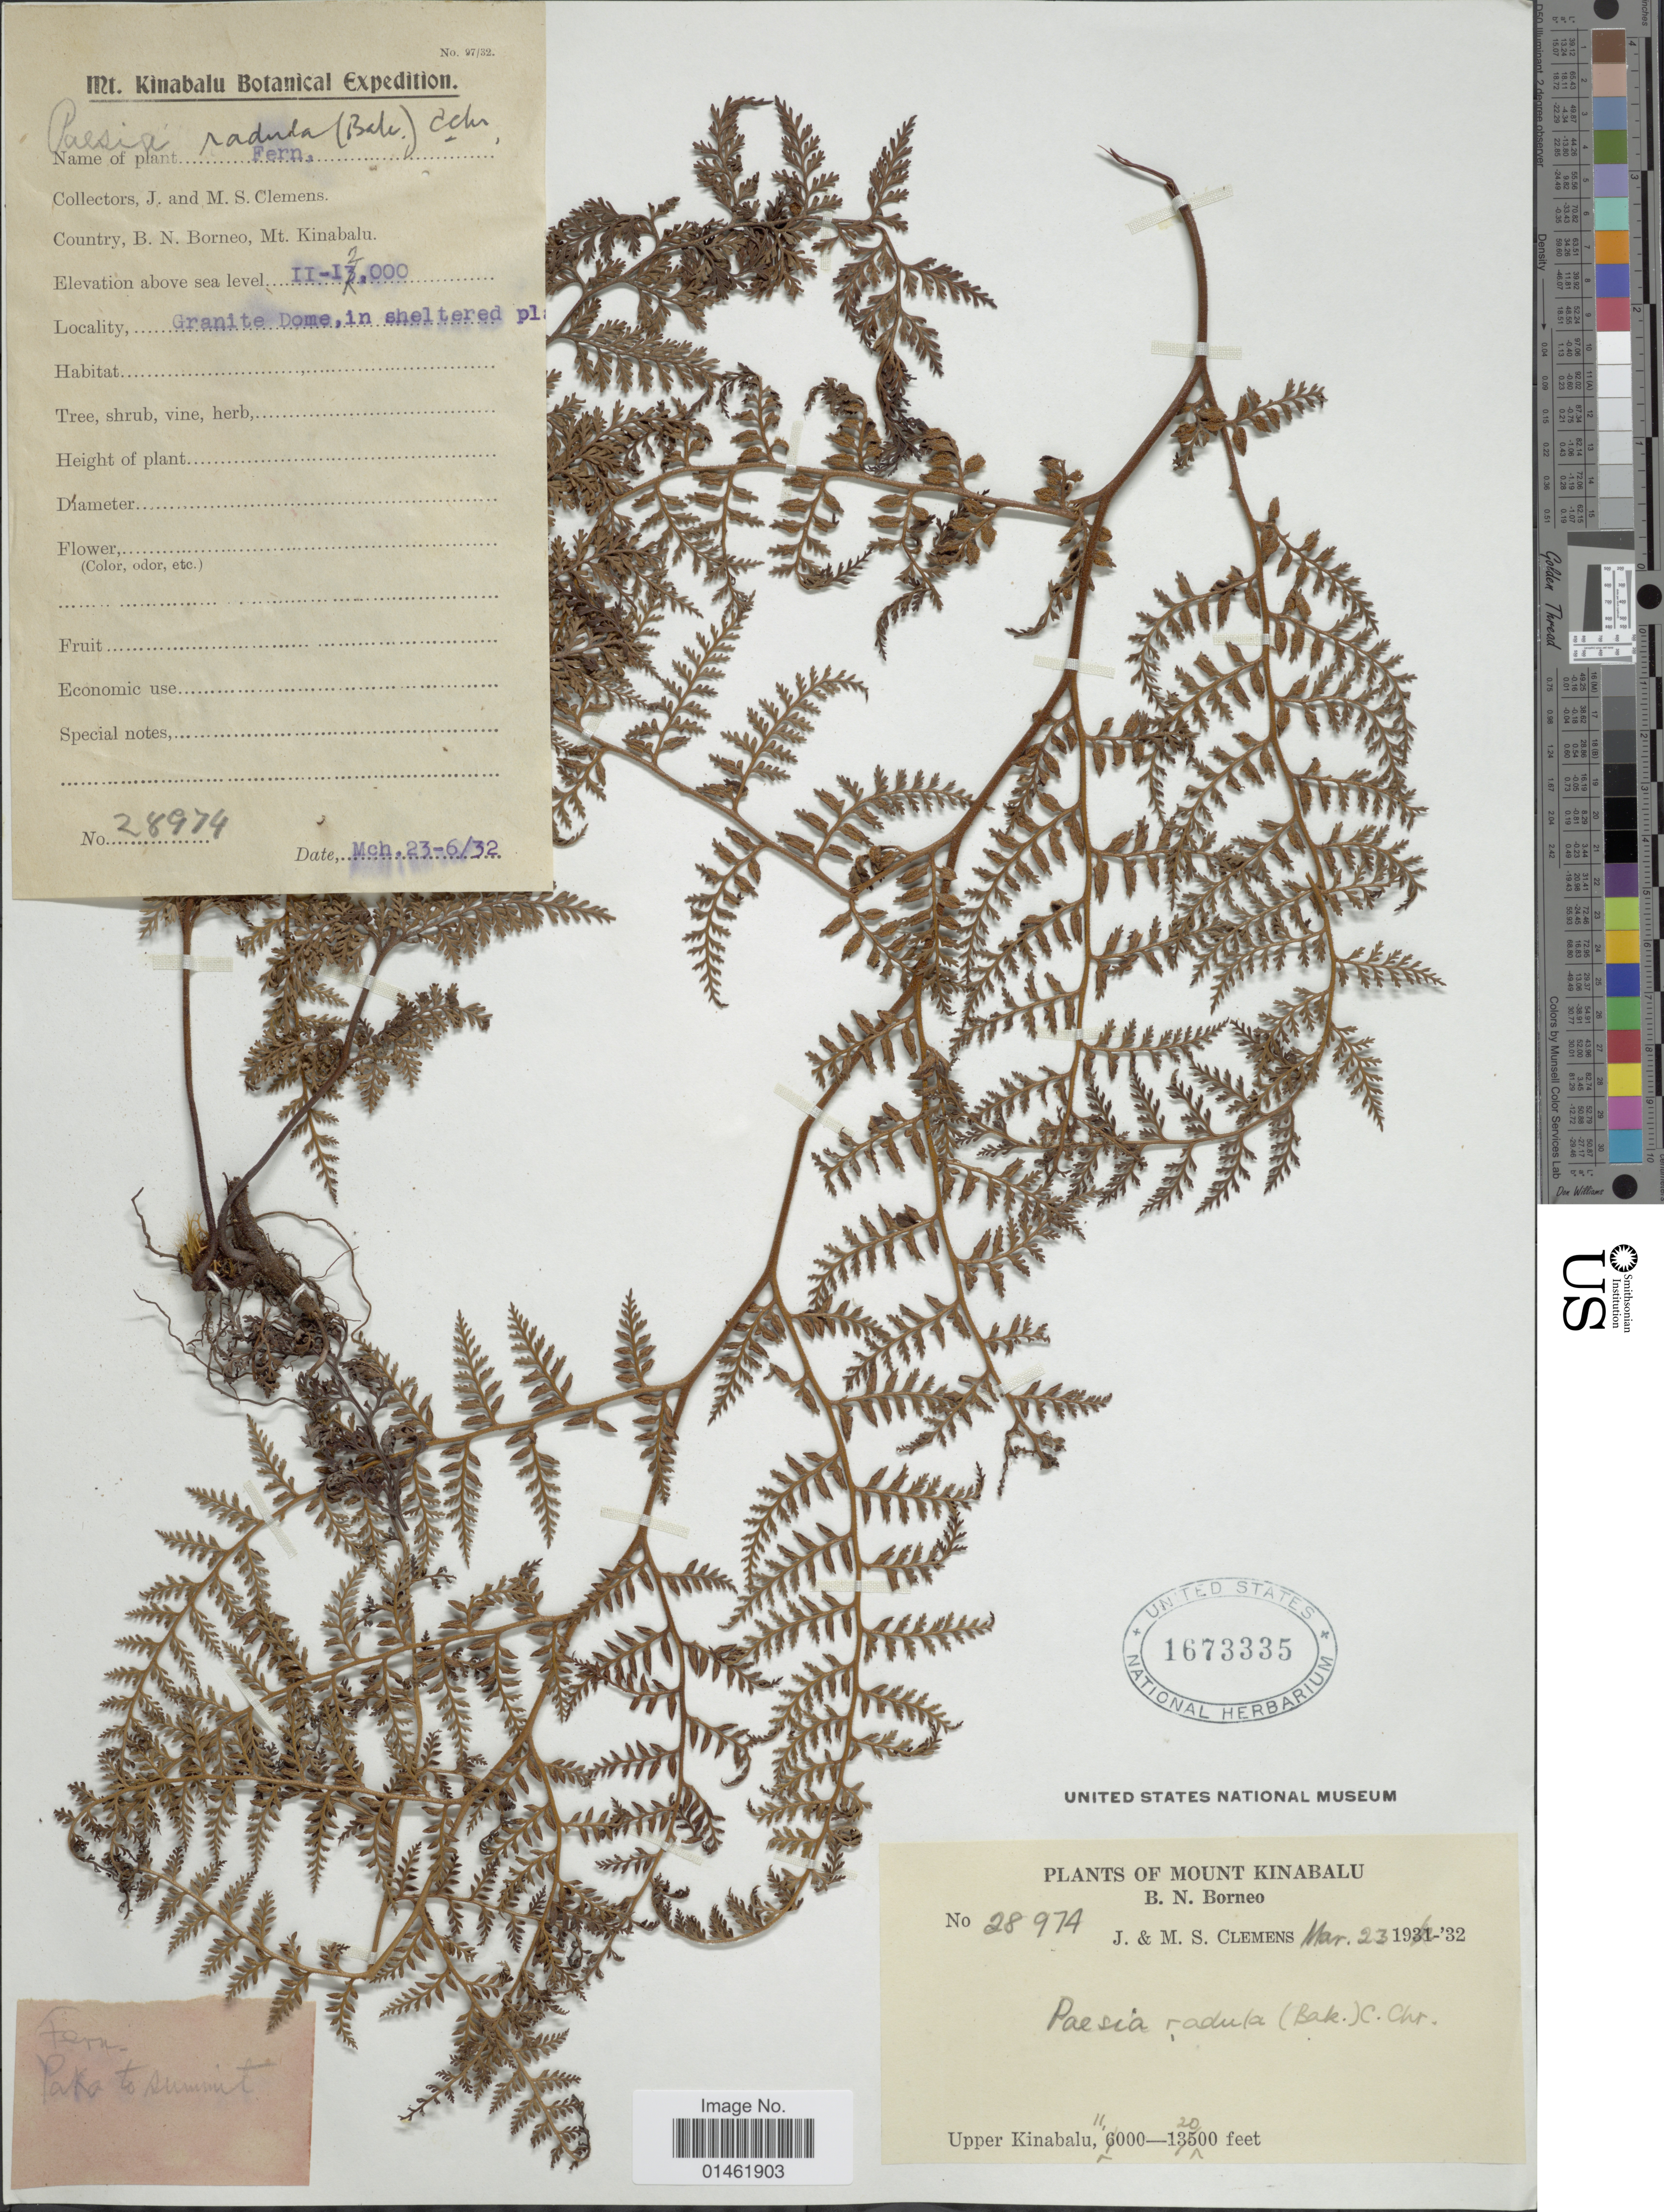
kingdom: Plantae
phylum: Tracheophyta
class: Polypodiopsida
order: Polypodiales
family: Dennstaedtiaceae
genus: Paesia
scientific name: Paesia radula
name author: (Baker) C. Chr.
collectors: J. Clemens & M. S. Clemens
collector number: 28974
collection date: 1932-03-23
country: Malaysia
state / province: Sabah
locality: Mount Kinabalu, B.N. Borneo, Upper Kinabalu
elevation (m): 610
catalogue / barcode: US 1673335